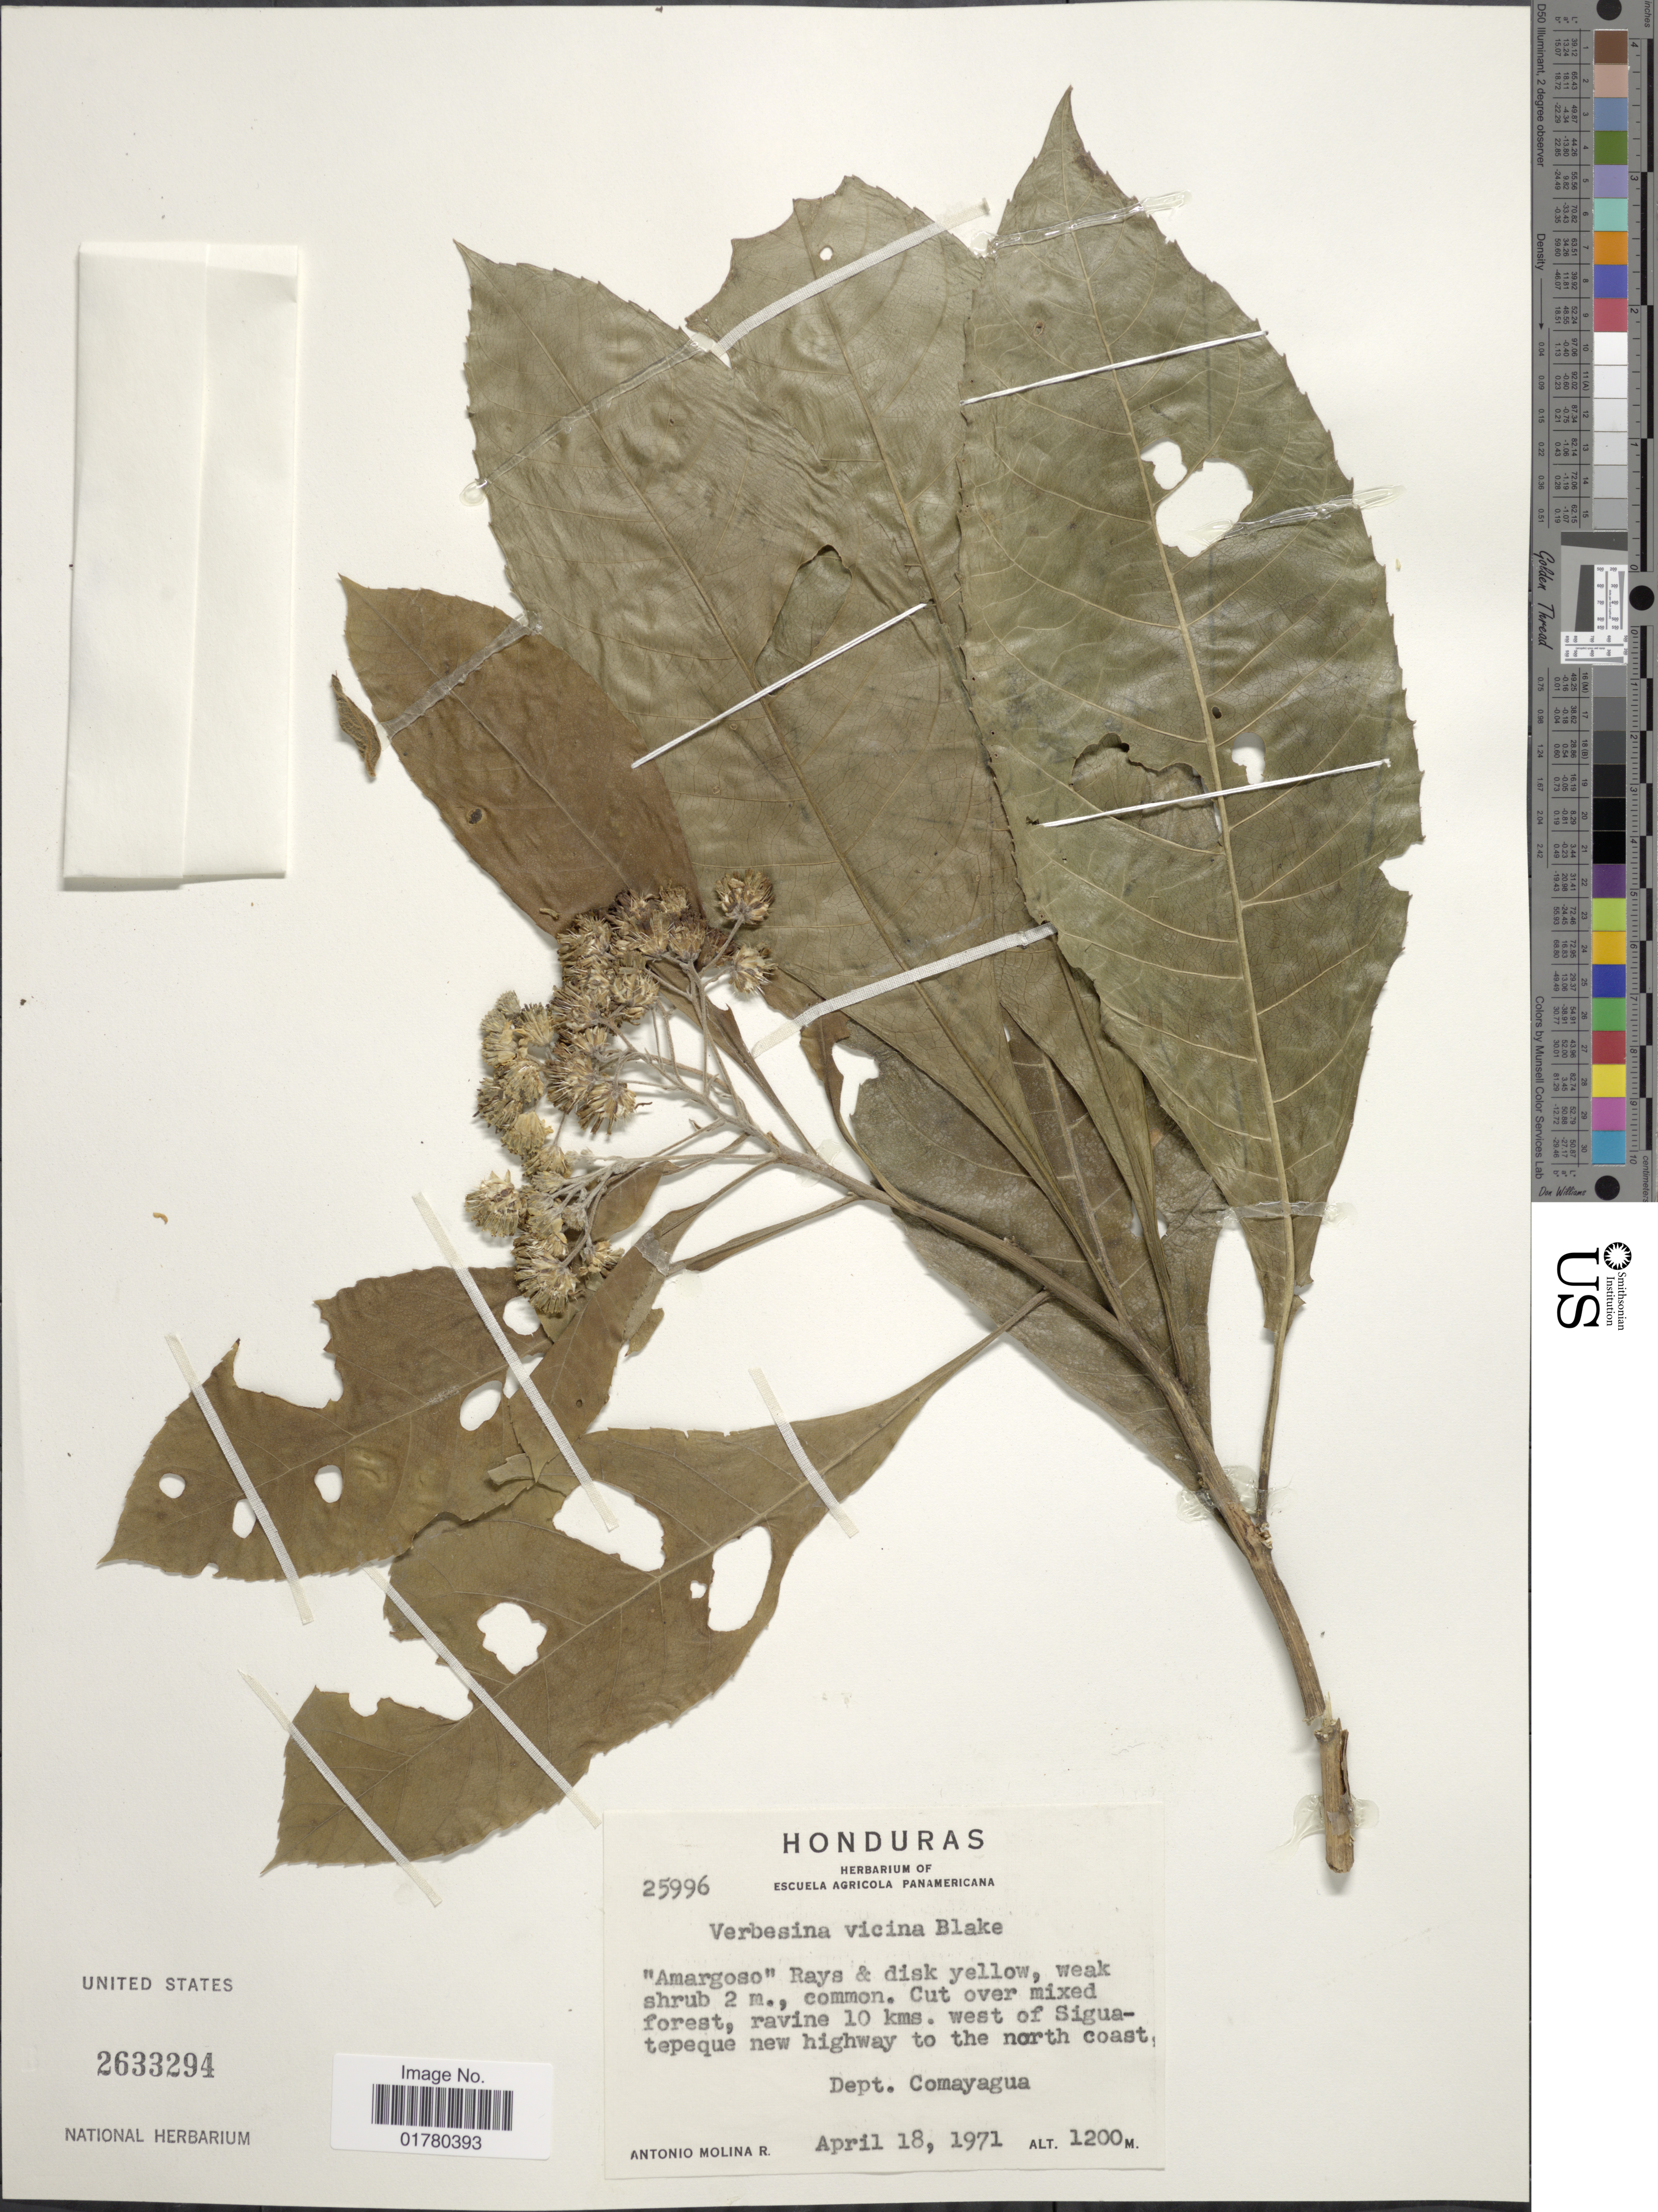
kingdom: Plantae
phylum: Tracheophyta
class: Magnoliopsida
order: Asterales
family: Asteraceae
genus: Verbesina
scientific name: Verbesina vicina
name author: S.F. Blake in Yunck.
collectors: A. Molina R.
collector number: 25996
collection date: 1971-04-18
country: Honduras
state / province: Comayagua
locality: Cut over mixed forest, ravine 10 kms. west of Siguatepeque new highway to the north coast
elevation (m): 1200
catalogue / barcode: US 2633294